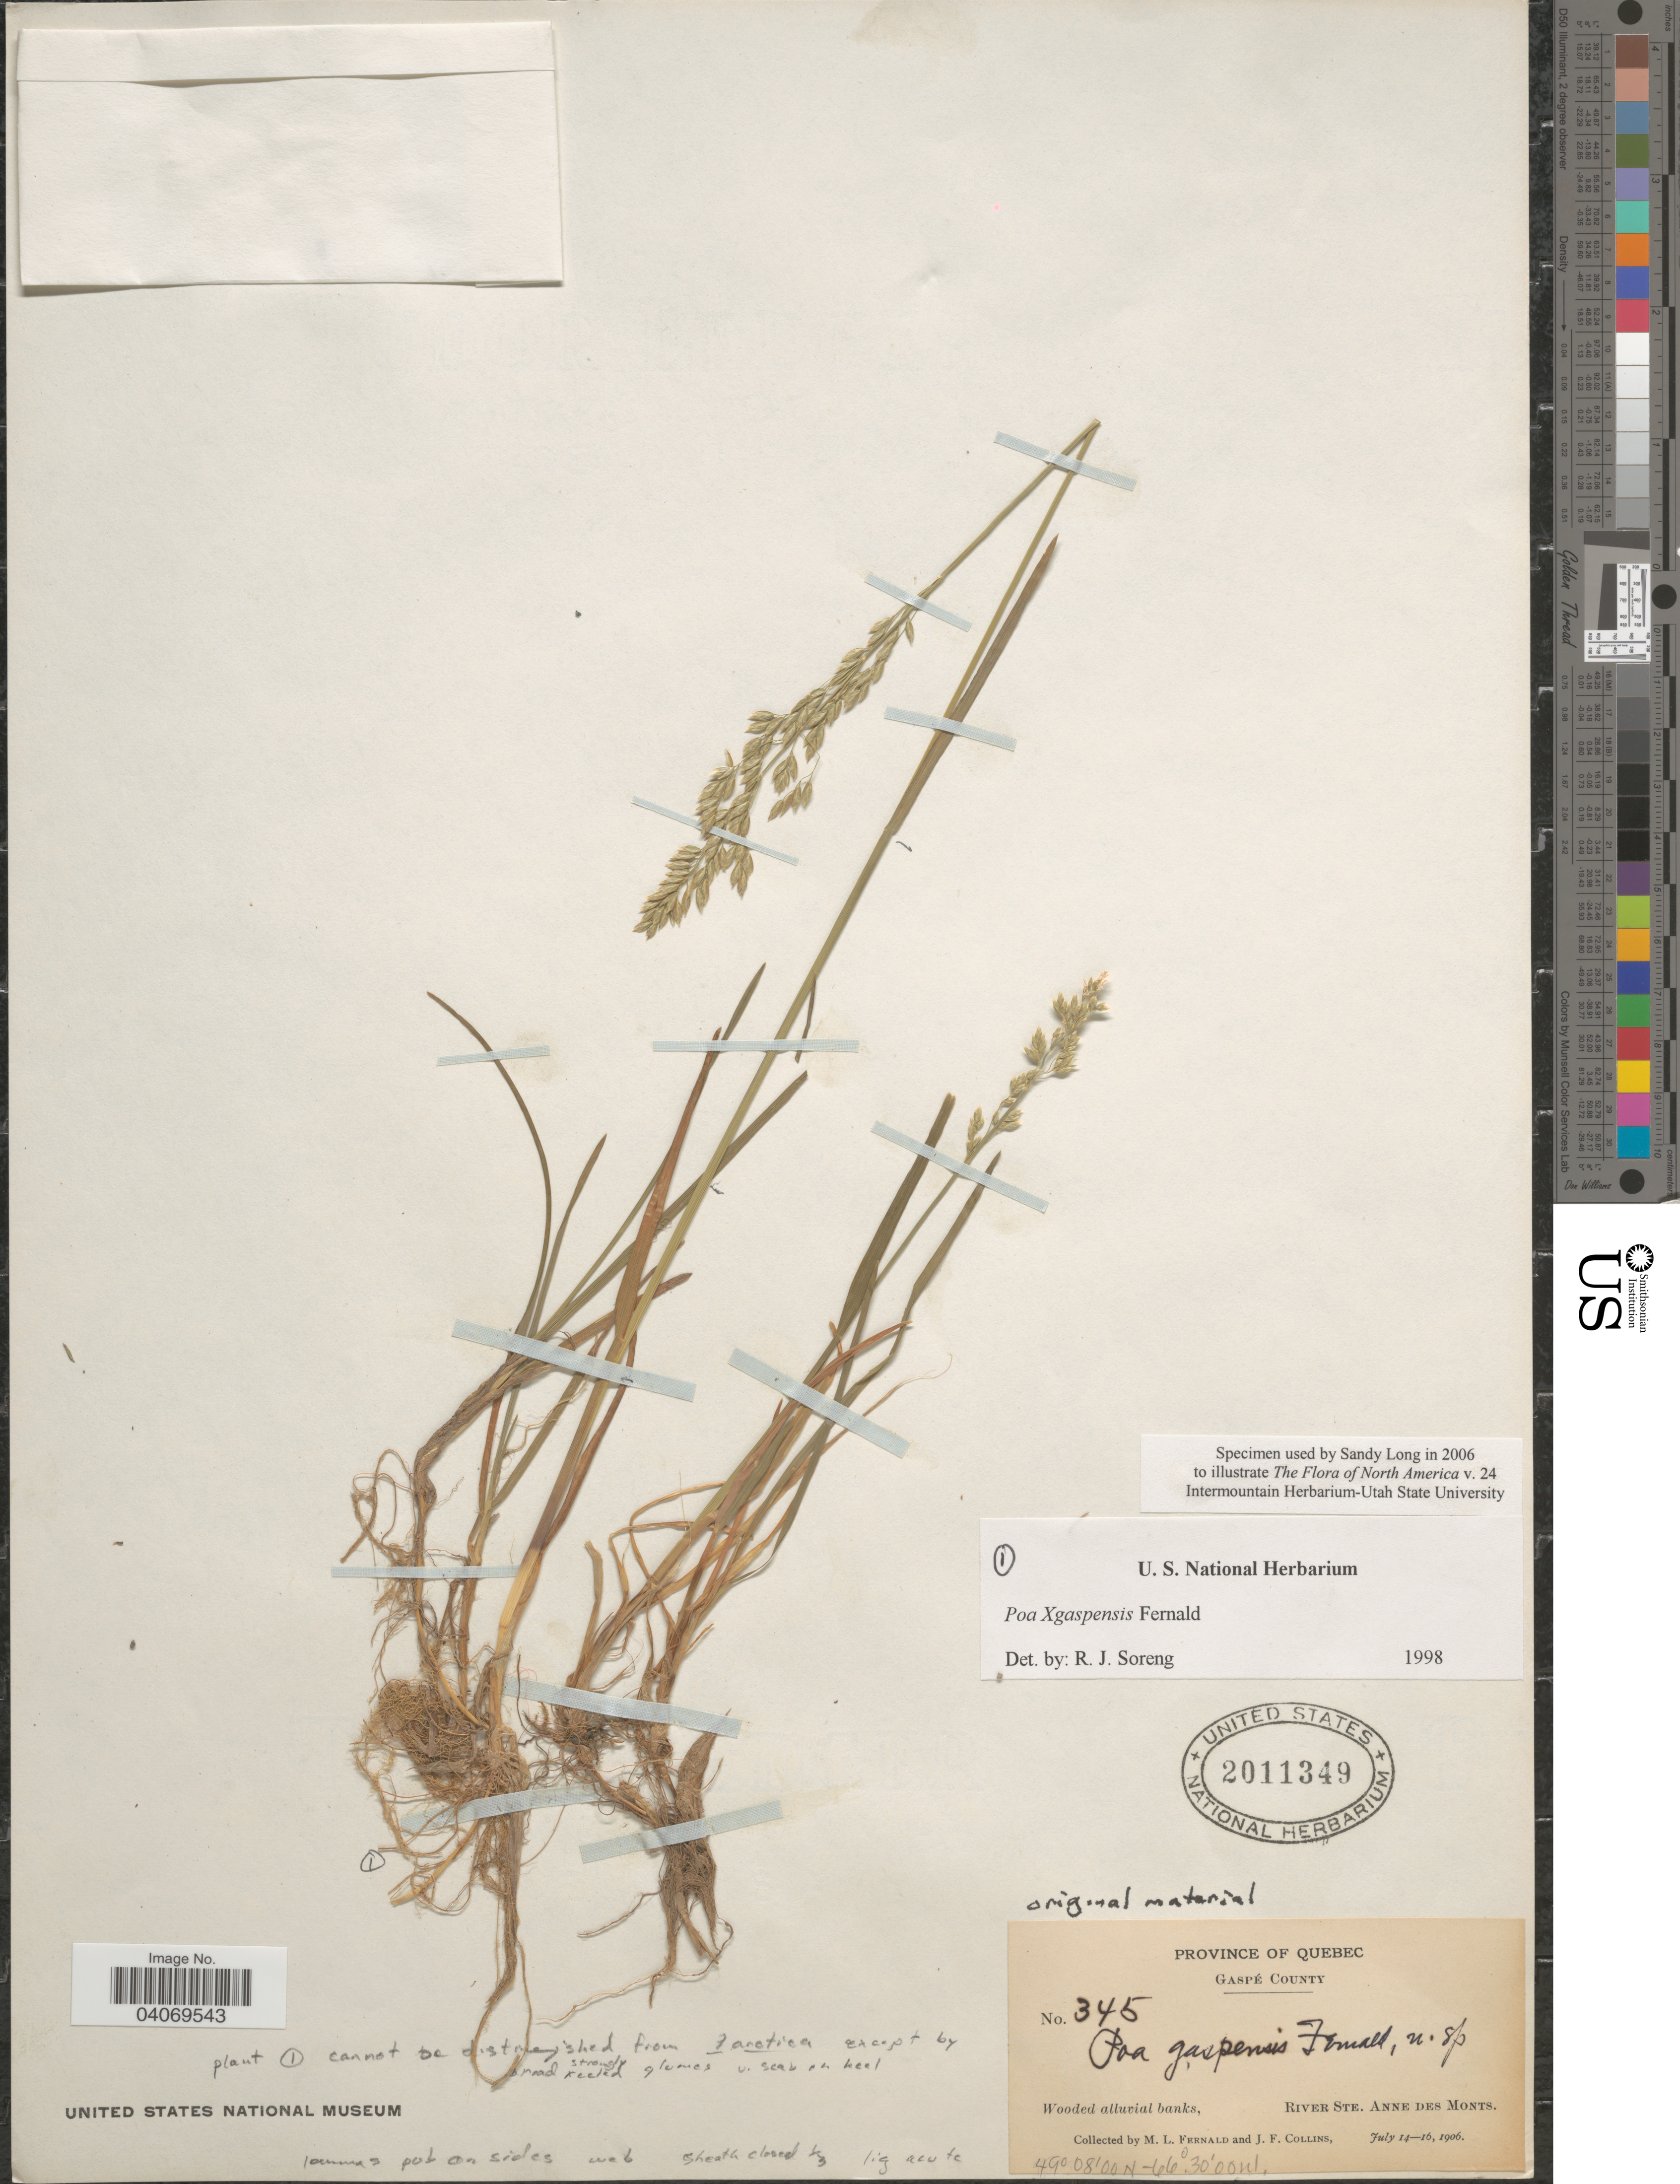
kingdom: Plantae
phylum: Tracheophyta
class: Liliopsida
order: Poales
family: Poaceae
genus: Poa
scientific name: Poa x gaspensis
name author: Fernald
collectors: M. L. Fernald & J. Collins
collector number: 345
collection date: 1906-07-14/1906-07-16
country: Canada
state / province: Ontario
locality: Gaspé County. River Ste. Anne des Monts.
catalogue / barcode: US 2011349